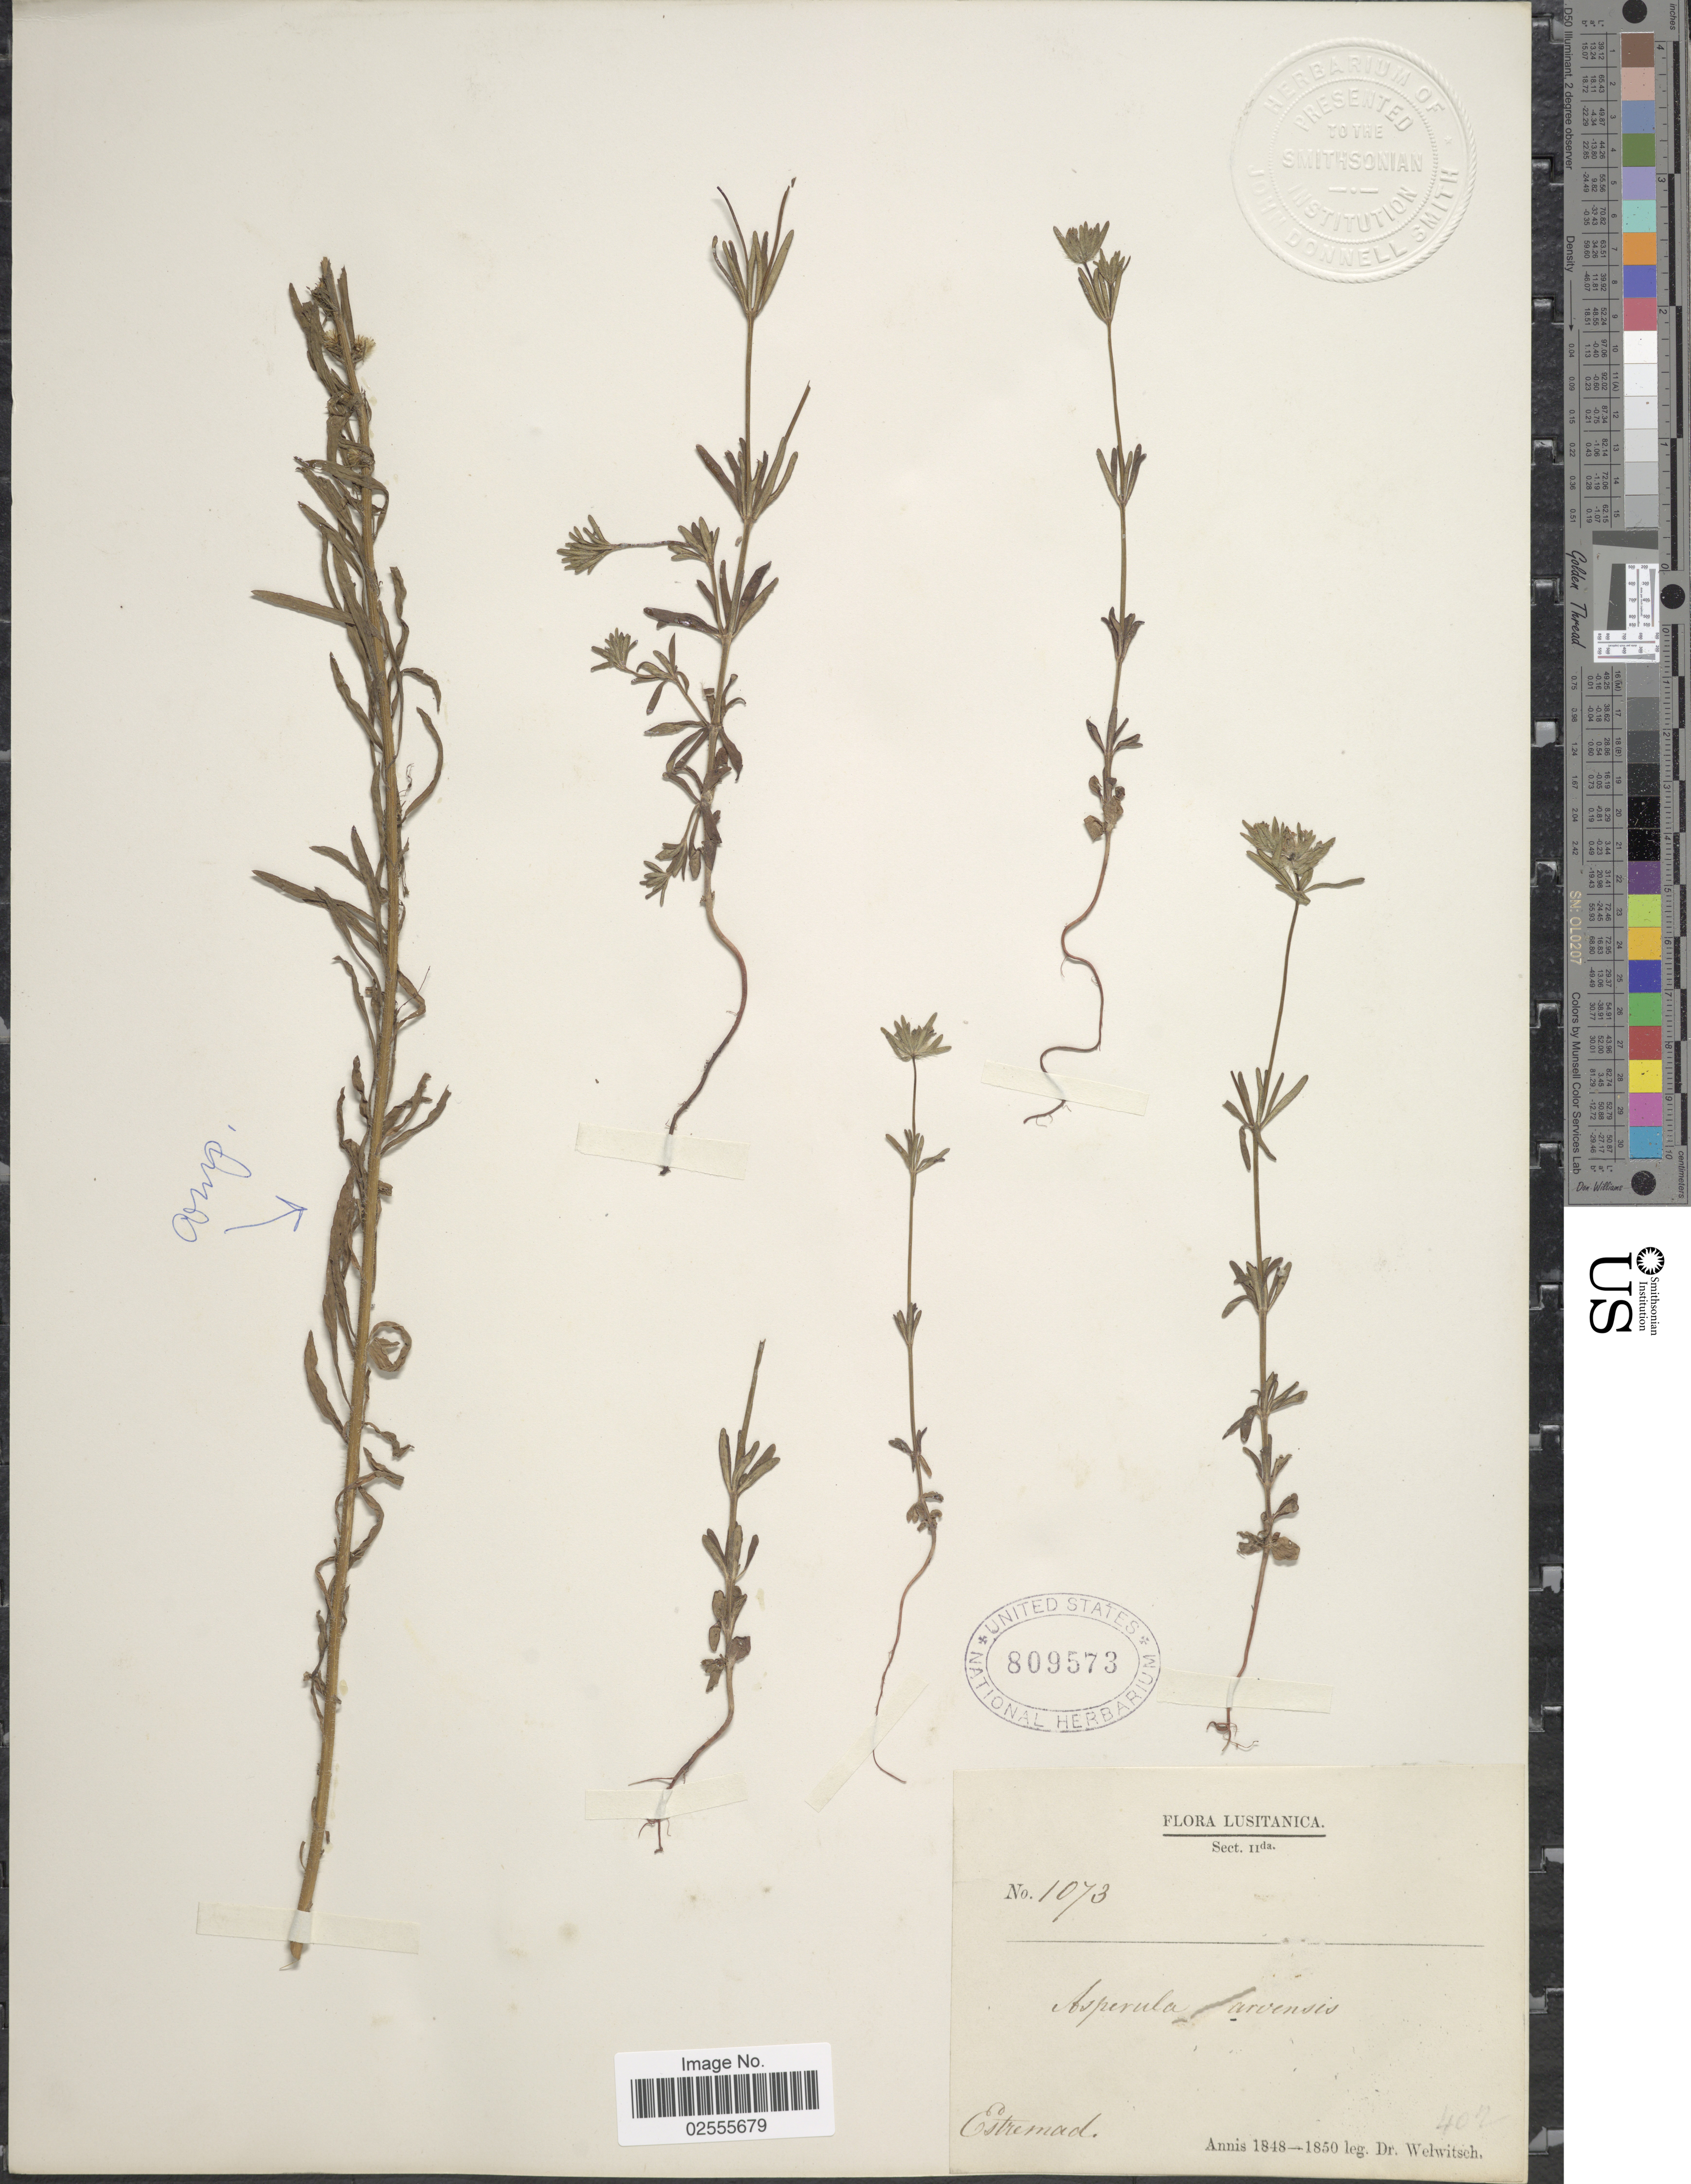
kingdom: Plantae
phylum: Tracheophyta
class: Magnoliopsida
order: Gentianales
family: Rubiaceae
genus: Asperula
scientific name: Asperula arvensis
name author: L.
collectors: -. Welwitsch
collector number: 1073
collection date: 1848/1850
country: Portugal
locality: Lusitanica, Estremad.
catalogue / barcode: US 809573